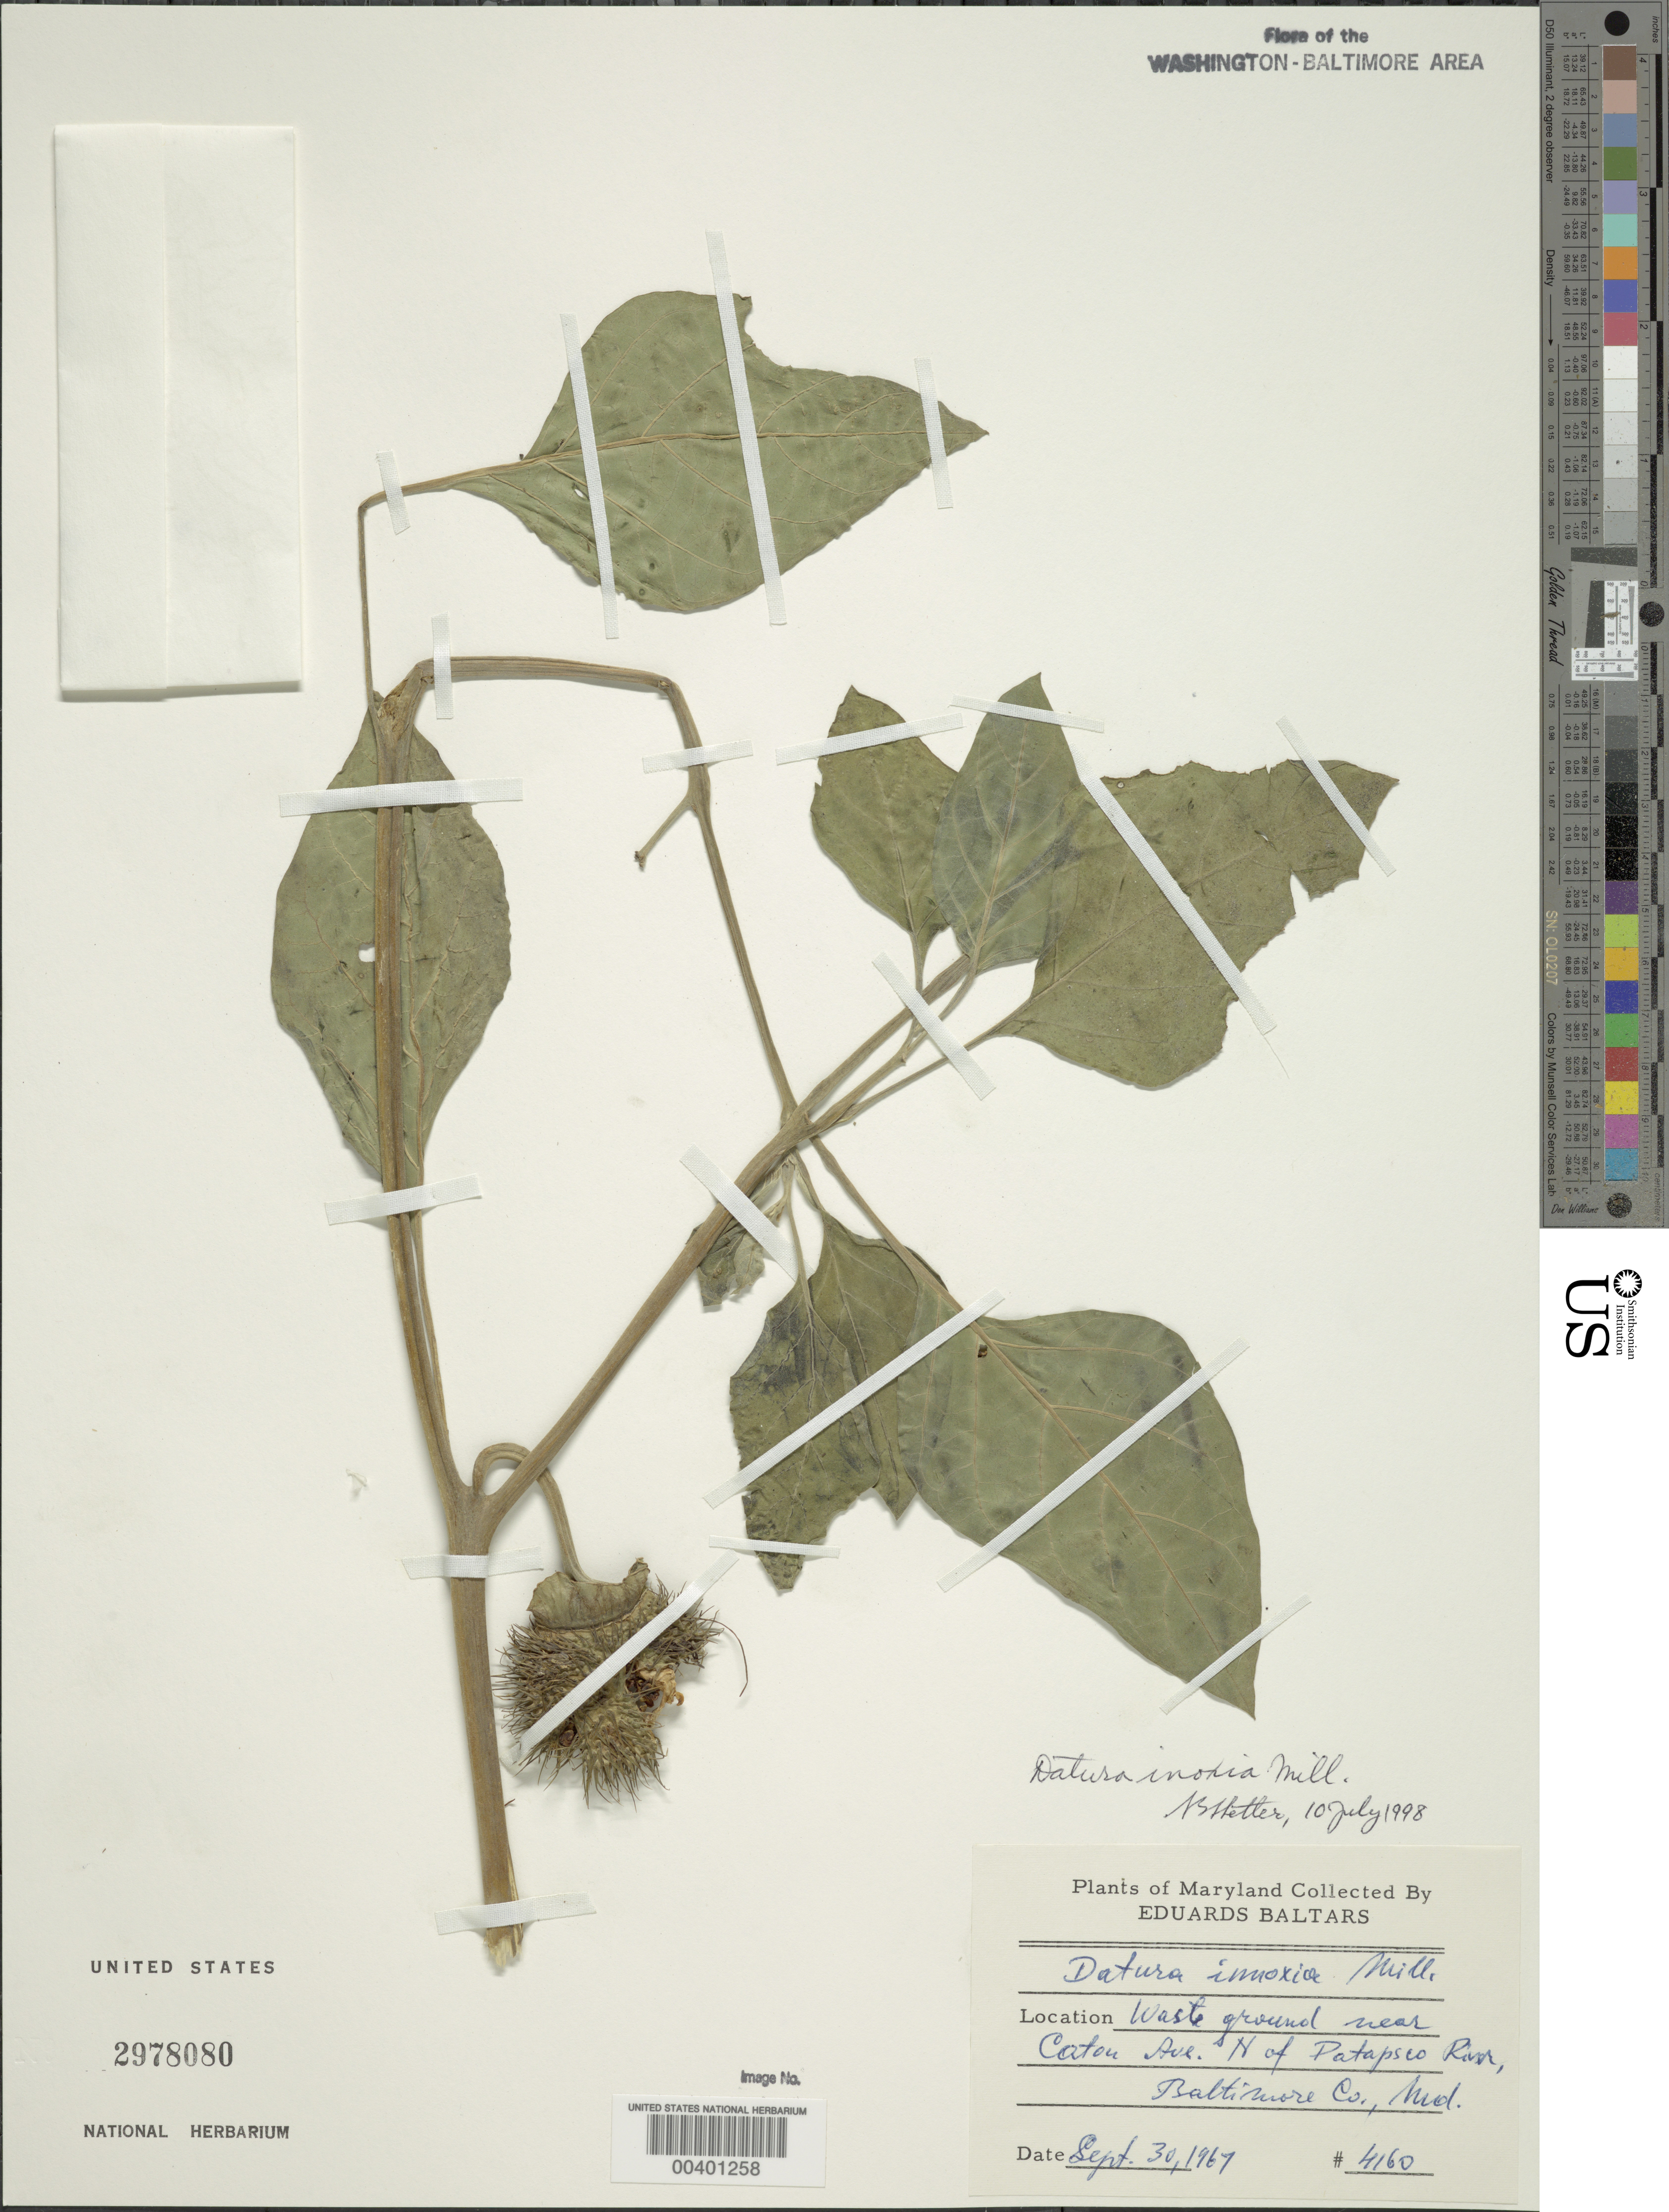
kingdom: Plantae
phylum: Tracheophyta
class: Magnoliopsida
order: Solanales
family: Solanaceae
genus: Datura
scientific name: Datura innoxia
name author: Mill.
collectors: E. Baltars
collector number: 4160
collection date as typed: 30 Sep 1967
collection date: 1967-09-30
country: United States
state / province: Maryland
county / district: Baltimore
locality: Caton Ave., N of Patapsco River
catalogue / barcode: US 2978080